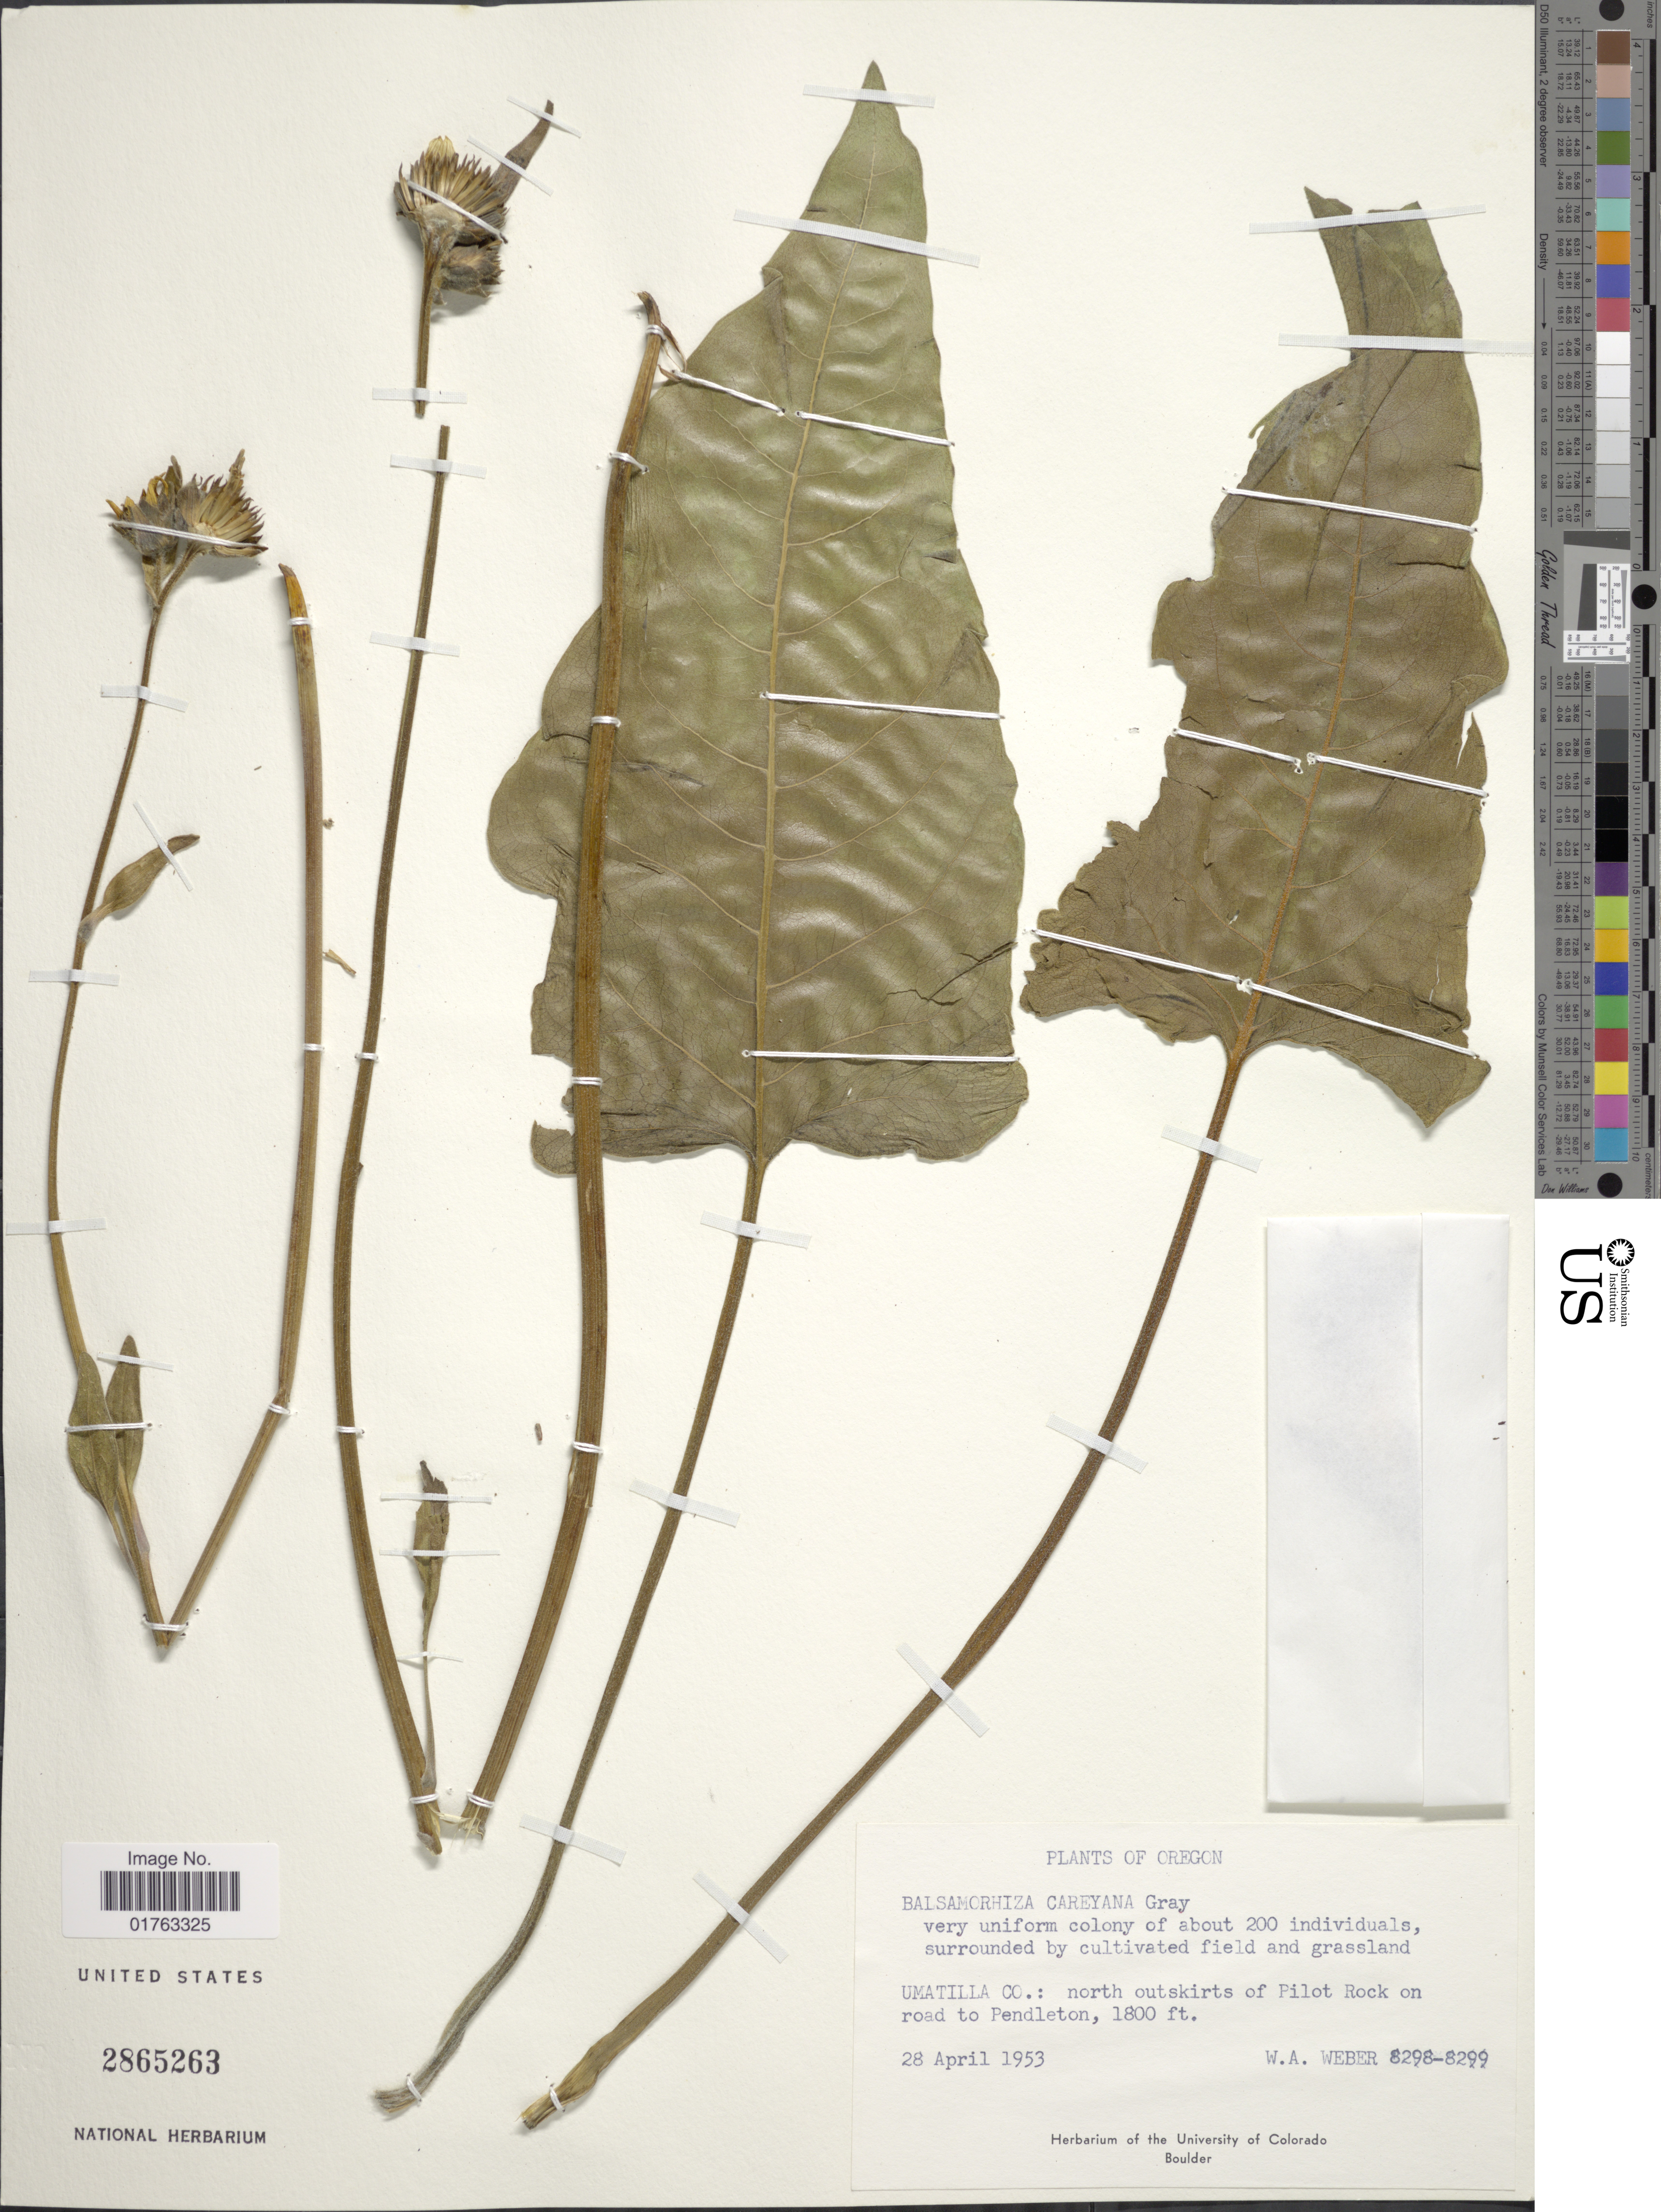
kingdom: Plantae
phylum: Tracheophyta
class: Magnoliopsida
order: Asterales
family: Asteraceae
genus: Balsamorhiza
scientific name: Balsamorhiza careyana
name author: A. Gray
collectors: W. A. Weber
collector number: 8298-8299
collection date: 1953-04-28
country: United States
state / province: Oregon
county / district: Umatilla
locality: Umatilla Co.: north outskirts of Pilot Rock on road to Pendleton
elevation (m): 549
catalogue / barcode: US 2865263